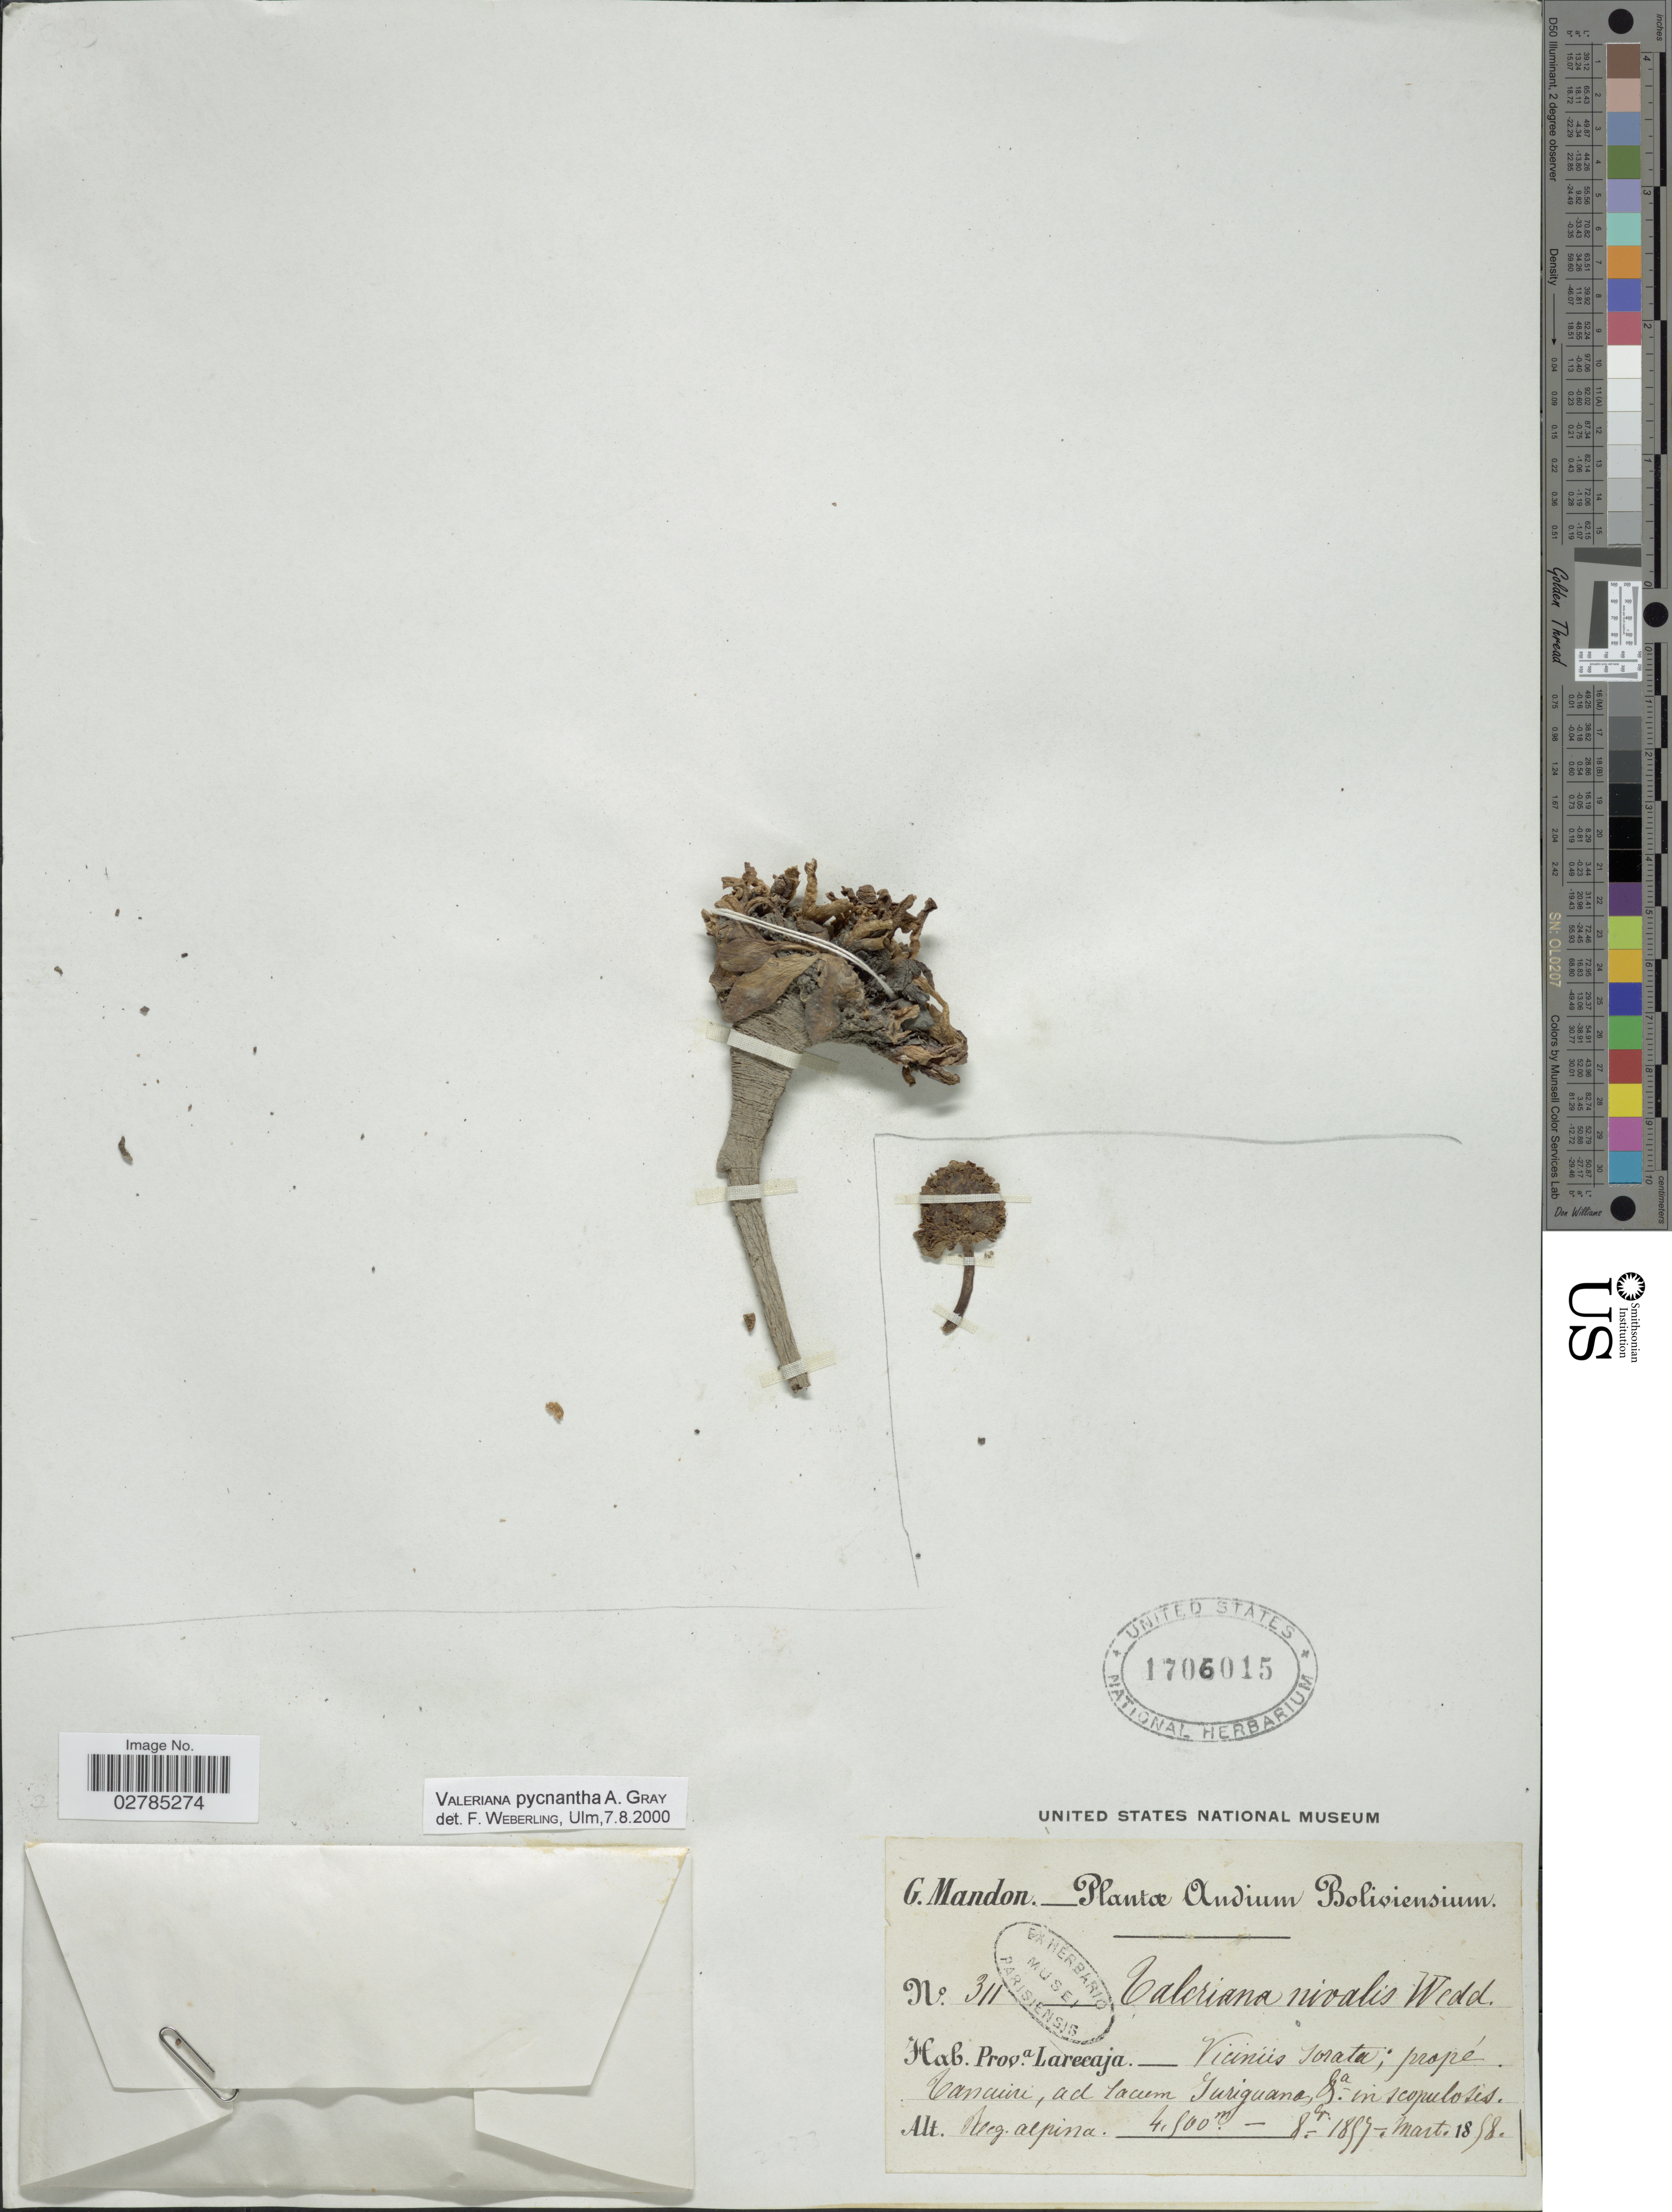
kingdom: Plantae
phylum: Tracheophyta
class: Magnoliopsida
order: Dipsacales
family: Caprifoliaceae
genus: Valeriana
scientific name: Valeriana pycnantha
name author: A. Gray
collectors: G. Mandon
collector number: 311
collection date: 1857-10/1858-03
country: Bolivia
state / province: La Páz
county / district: Larecaja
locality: Prov. Laracaja. Viciniis Sorata; propé Canaini, ad lacum Turiguana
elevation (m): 4500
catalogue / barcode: US 1706015